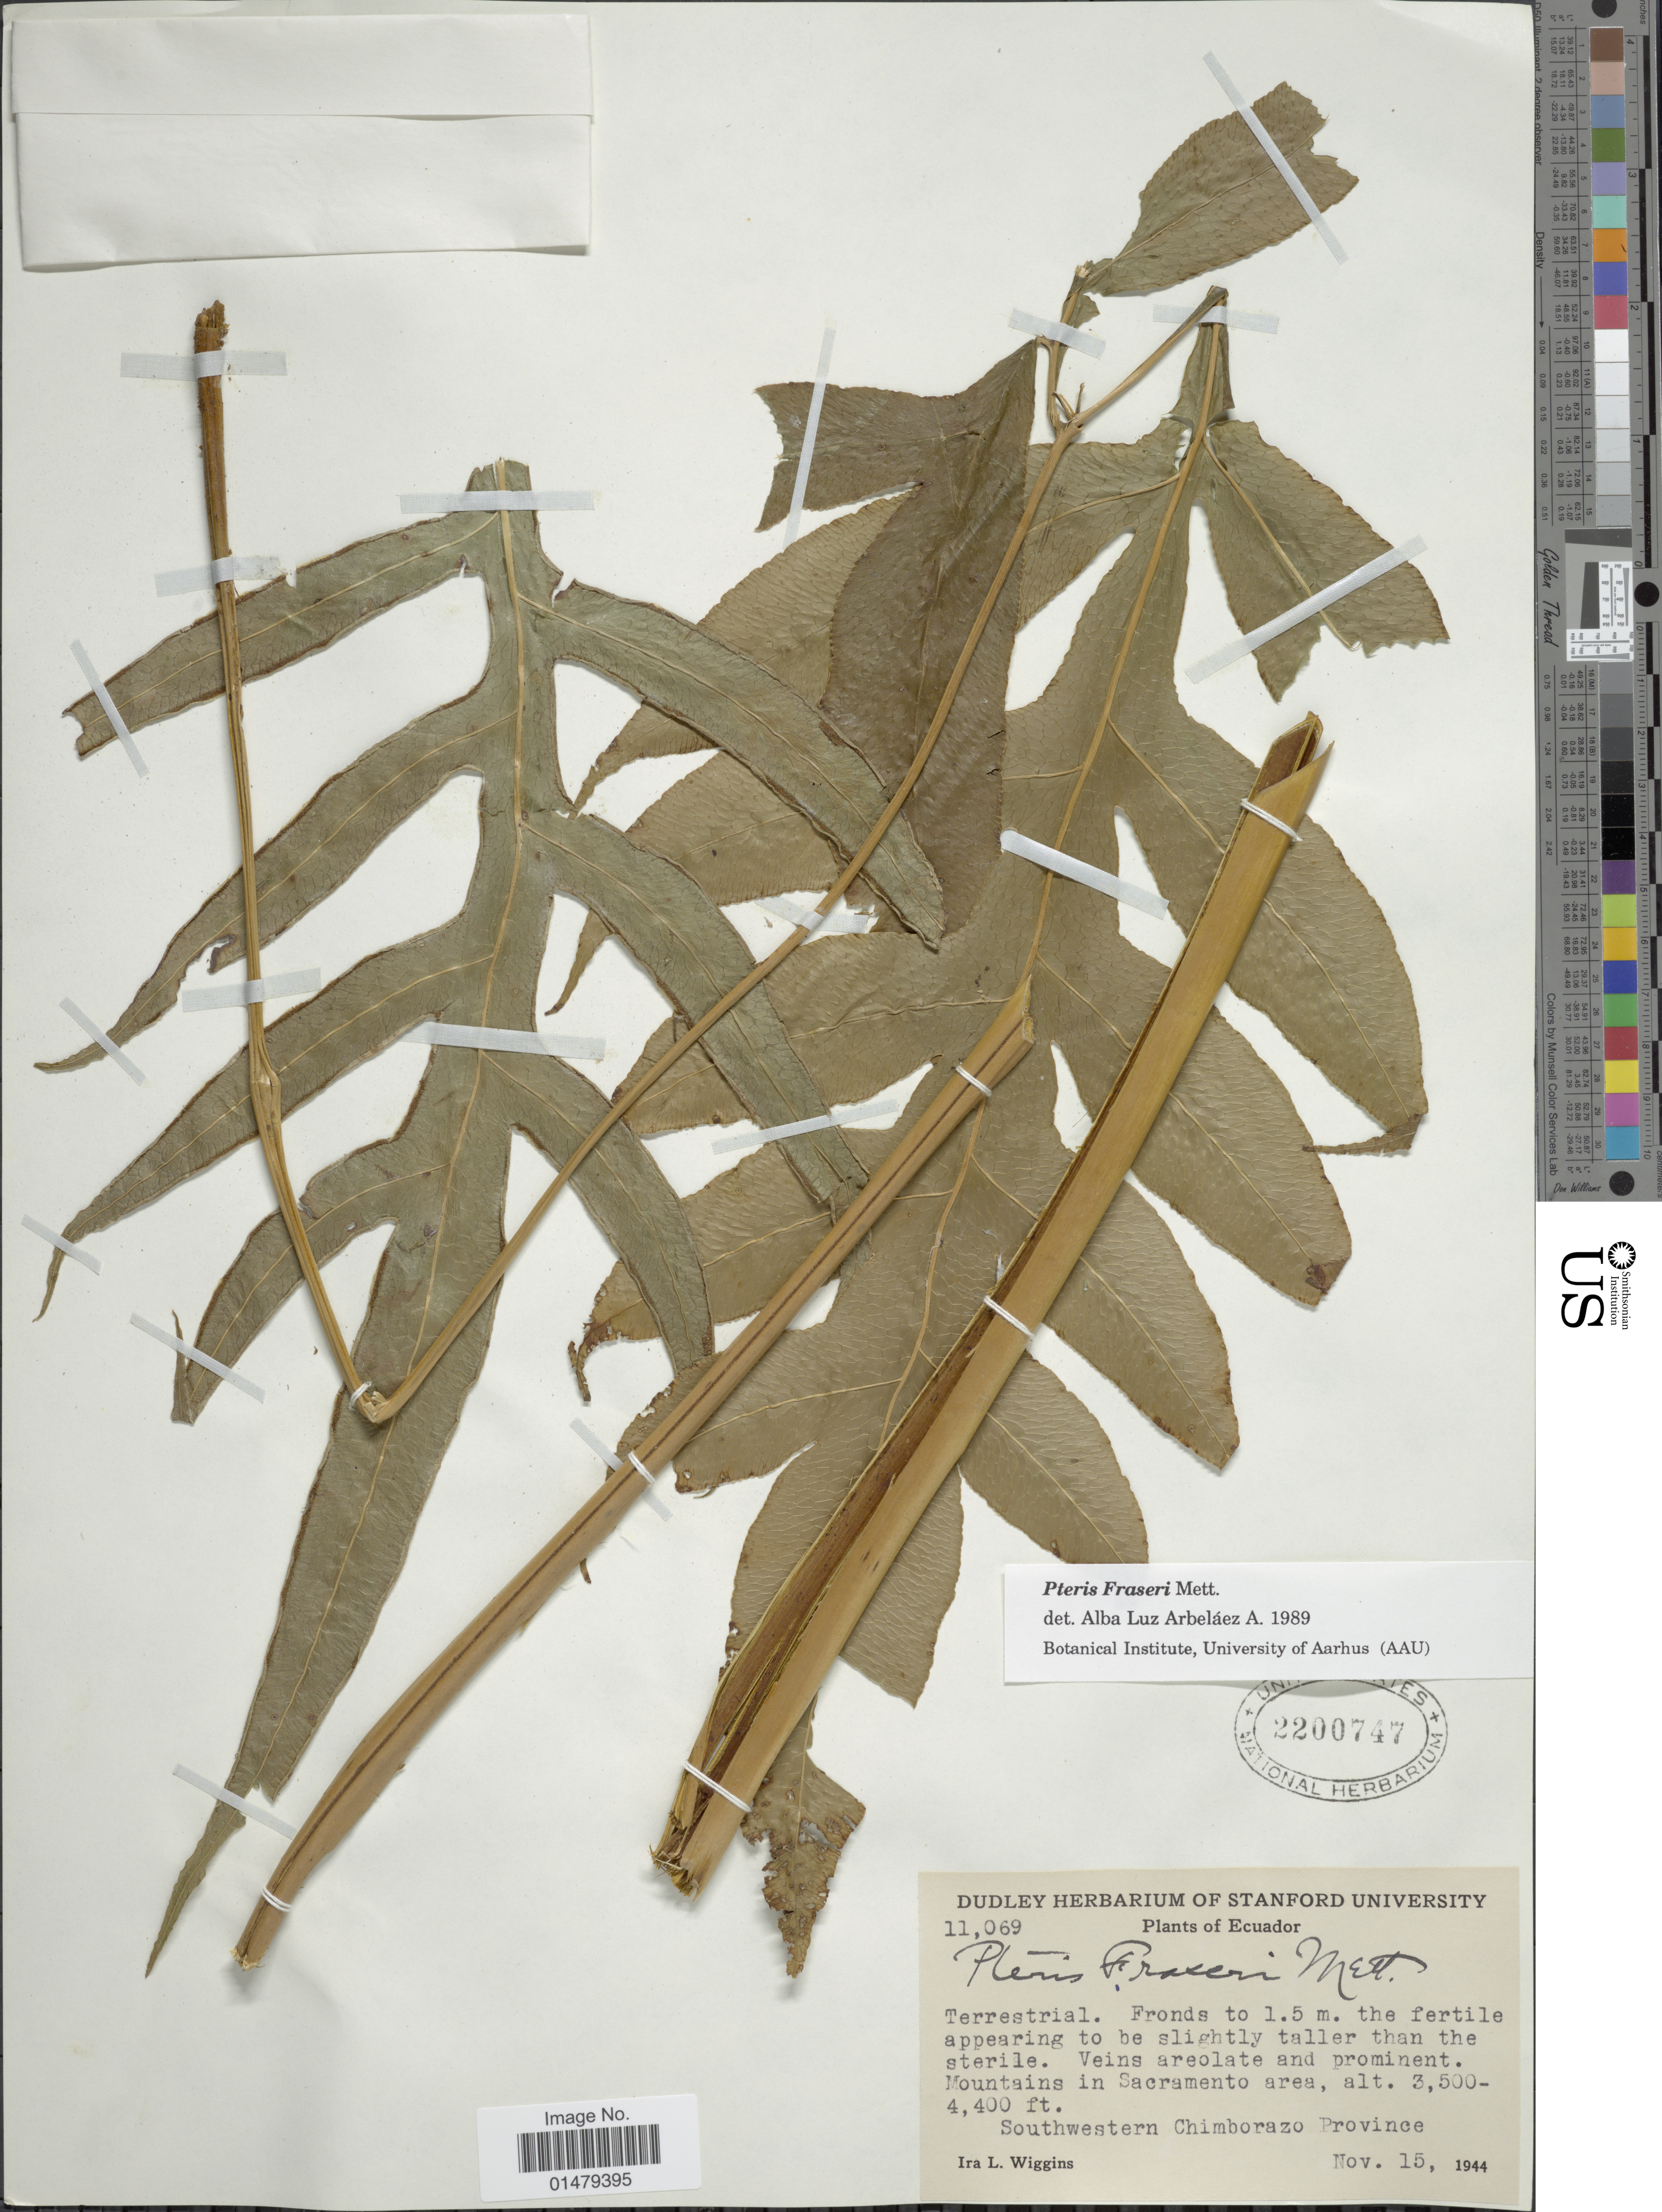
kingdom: Plantae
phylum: Tracheophyta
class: Polypodiopsida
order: Polypodiales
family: Pteridaceae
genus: Pteris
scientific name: Pteris fraseri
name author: Mett. ex Kuhn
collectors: I. L. Wiggins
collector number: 11069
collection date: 1944-11-15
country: Ecuador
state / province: Chimborazo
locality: Mountains in Sacramento area. Southwestern Chimborazo Province.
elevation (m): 1067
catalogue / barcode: US 2200747